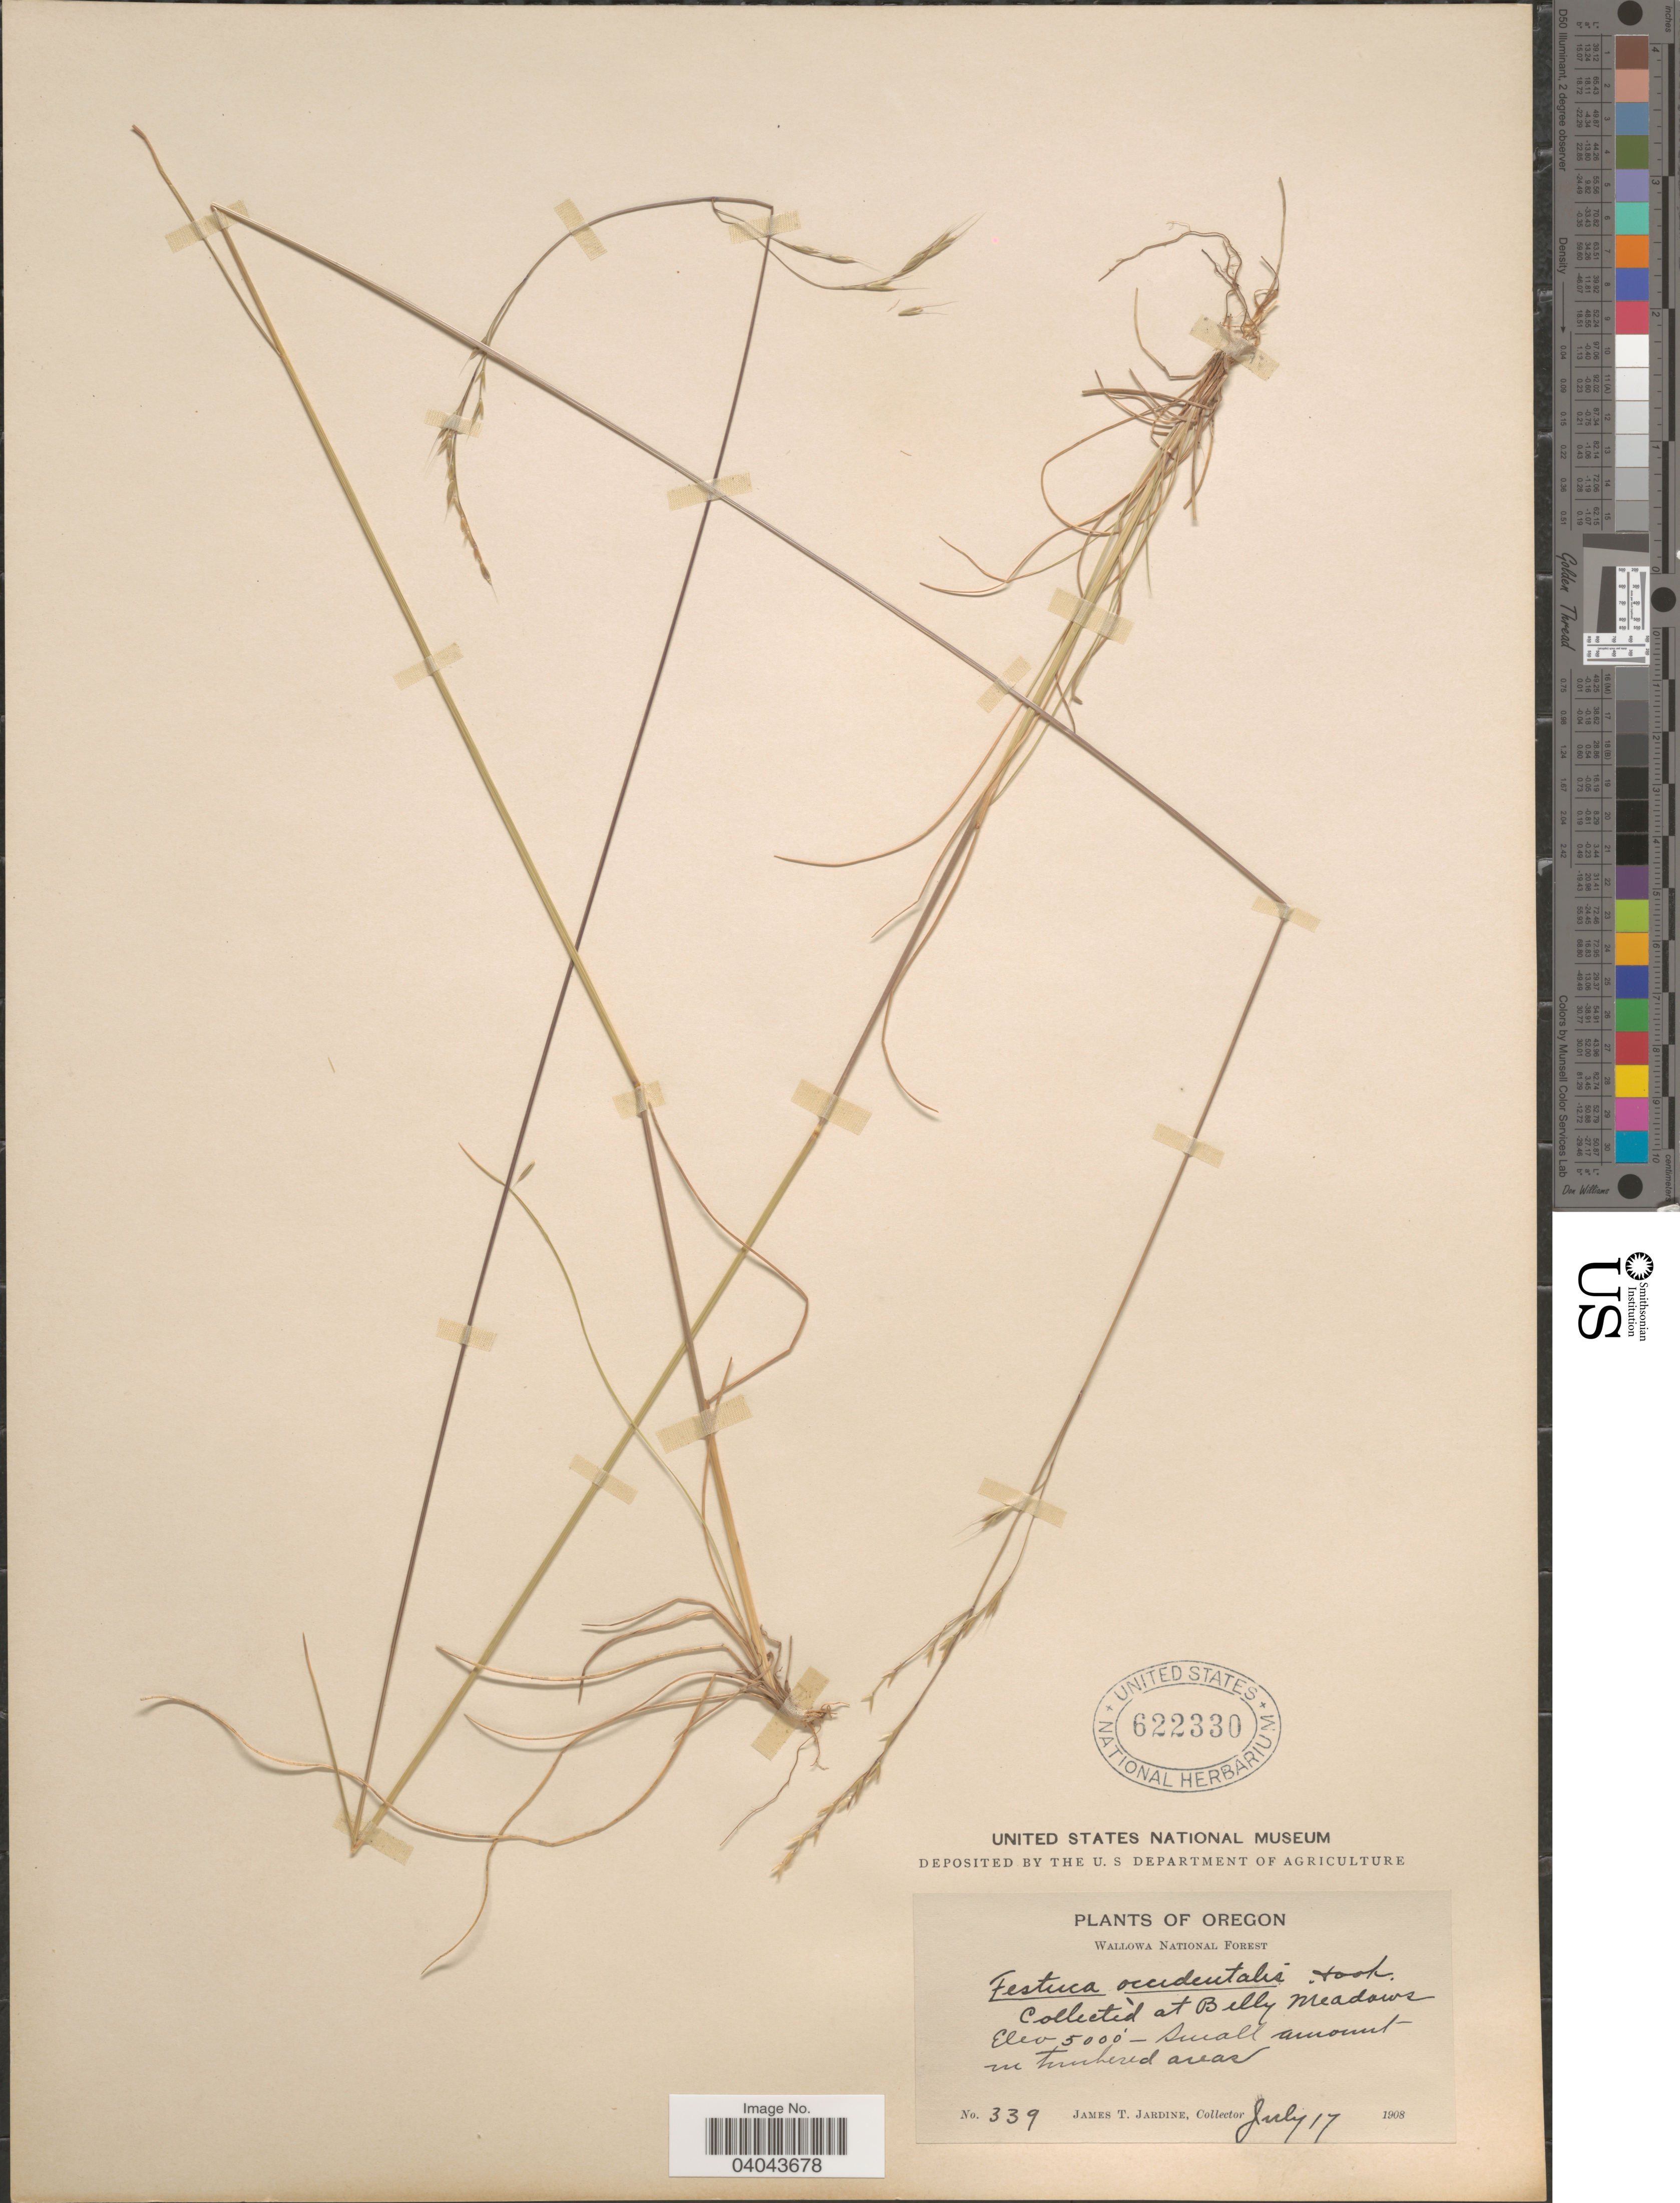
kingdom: Plantae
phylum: Tracheophyta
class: Liliopsida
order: Poales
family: Poaceae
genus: Festuca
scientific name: Festuca occidentalis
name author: Hook.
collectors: J. T. Jardine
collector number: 339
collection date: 1908-07-17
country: United States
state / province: Oregon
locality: Wallowa National Forest. At Billy Meadows.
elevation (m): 1524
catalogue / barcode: US 622330